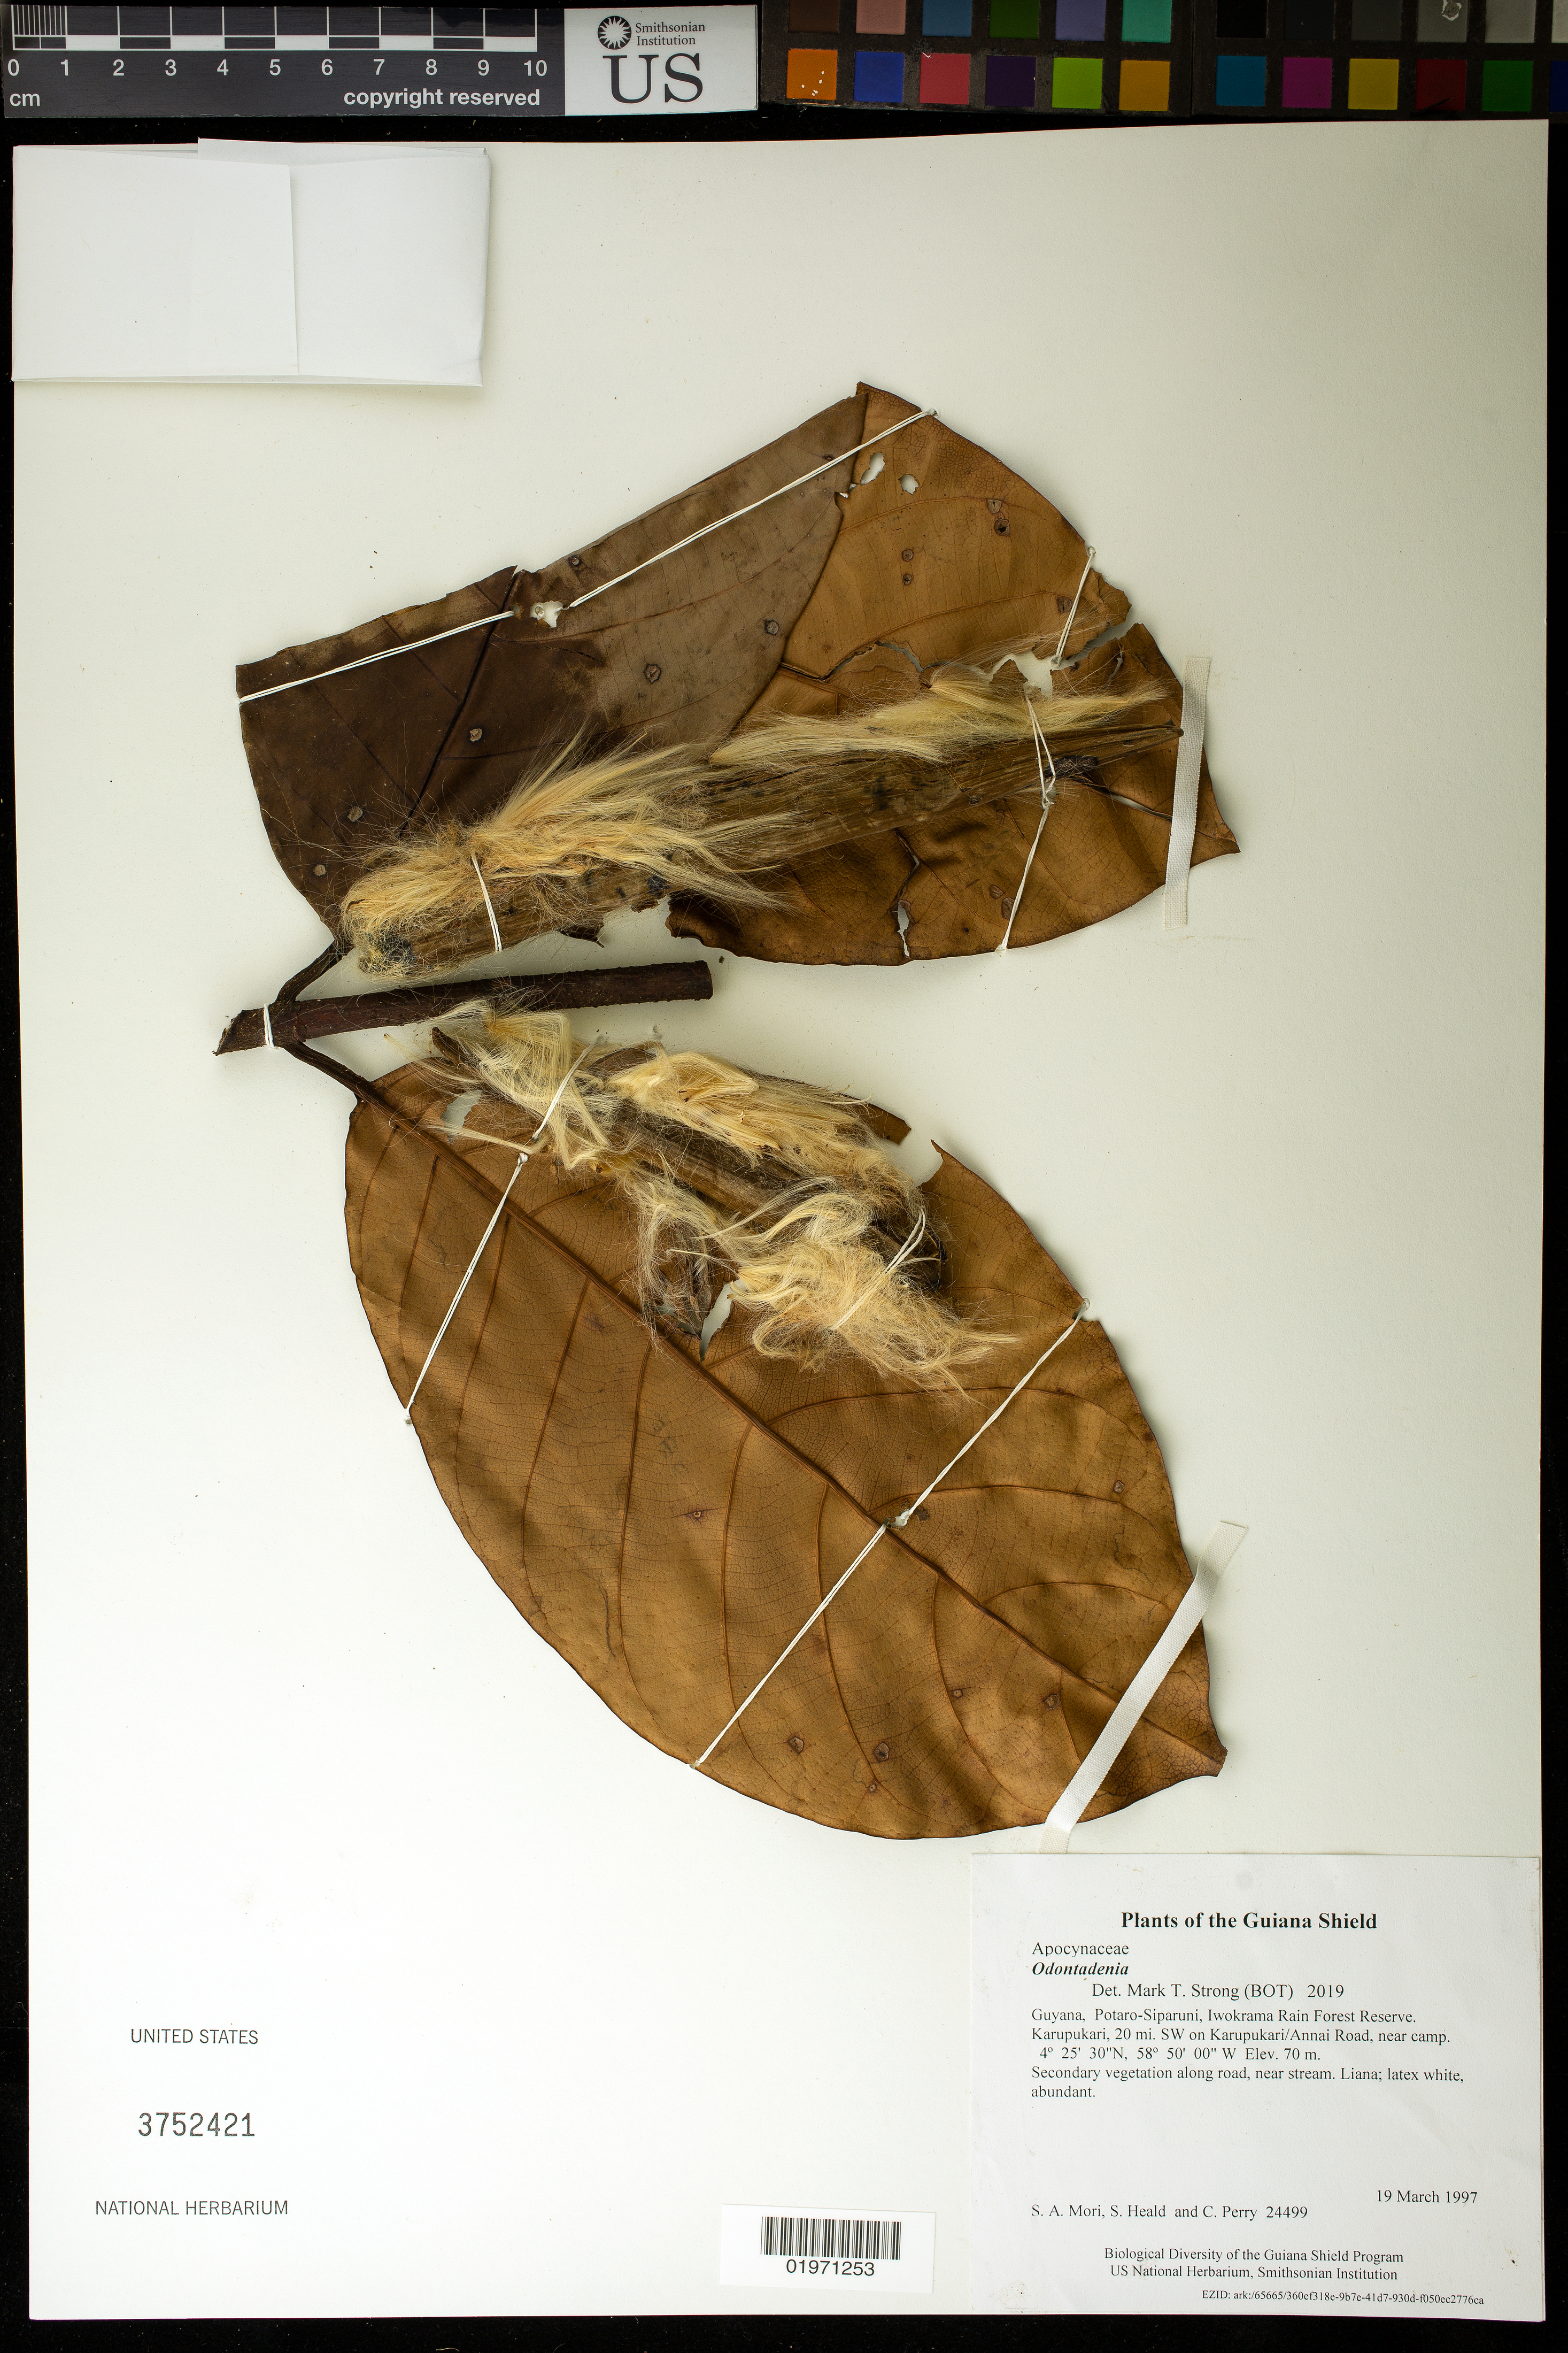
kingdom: Plantae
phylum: Tracheophyta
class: Magnoliopsida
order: Gentianales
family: Apocynaceae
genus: Odontadenia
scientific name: Odontadenia sp.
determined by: Strong, Mark T., (BOT), Smithsonian Institution - National Museum of Natural History (UNITED STATES)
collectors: S. Mori, S. Heald & C. Perry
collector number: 24499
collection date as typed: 19 March 1997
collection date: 1997-03-19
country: Guyana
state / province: Potaro-Siparuni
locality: Iwokrama Rain Forest Reserve. Karupukari, 20 mi. SW on Karupukari/Annai Road, near camp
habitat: Secondary vegetation along road, near stream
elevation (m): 70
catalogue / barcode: US 3752421